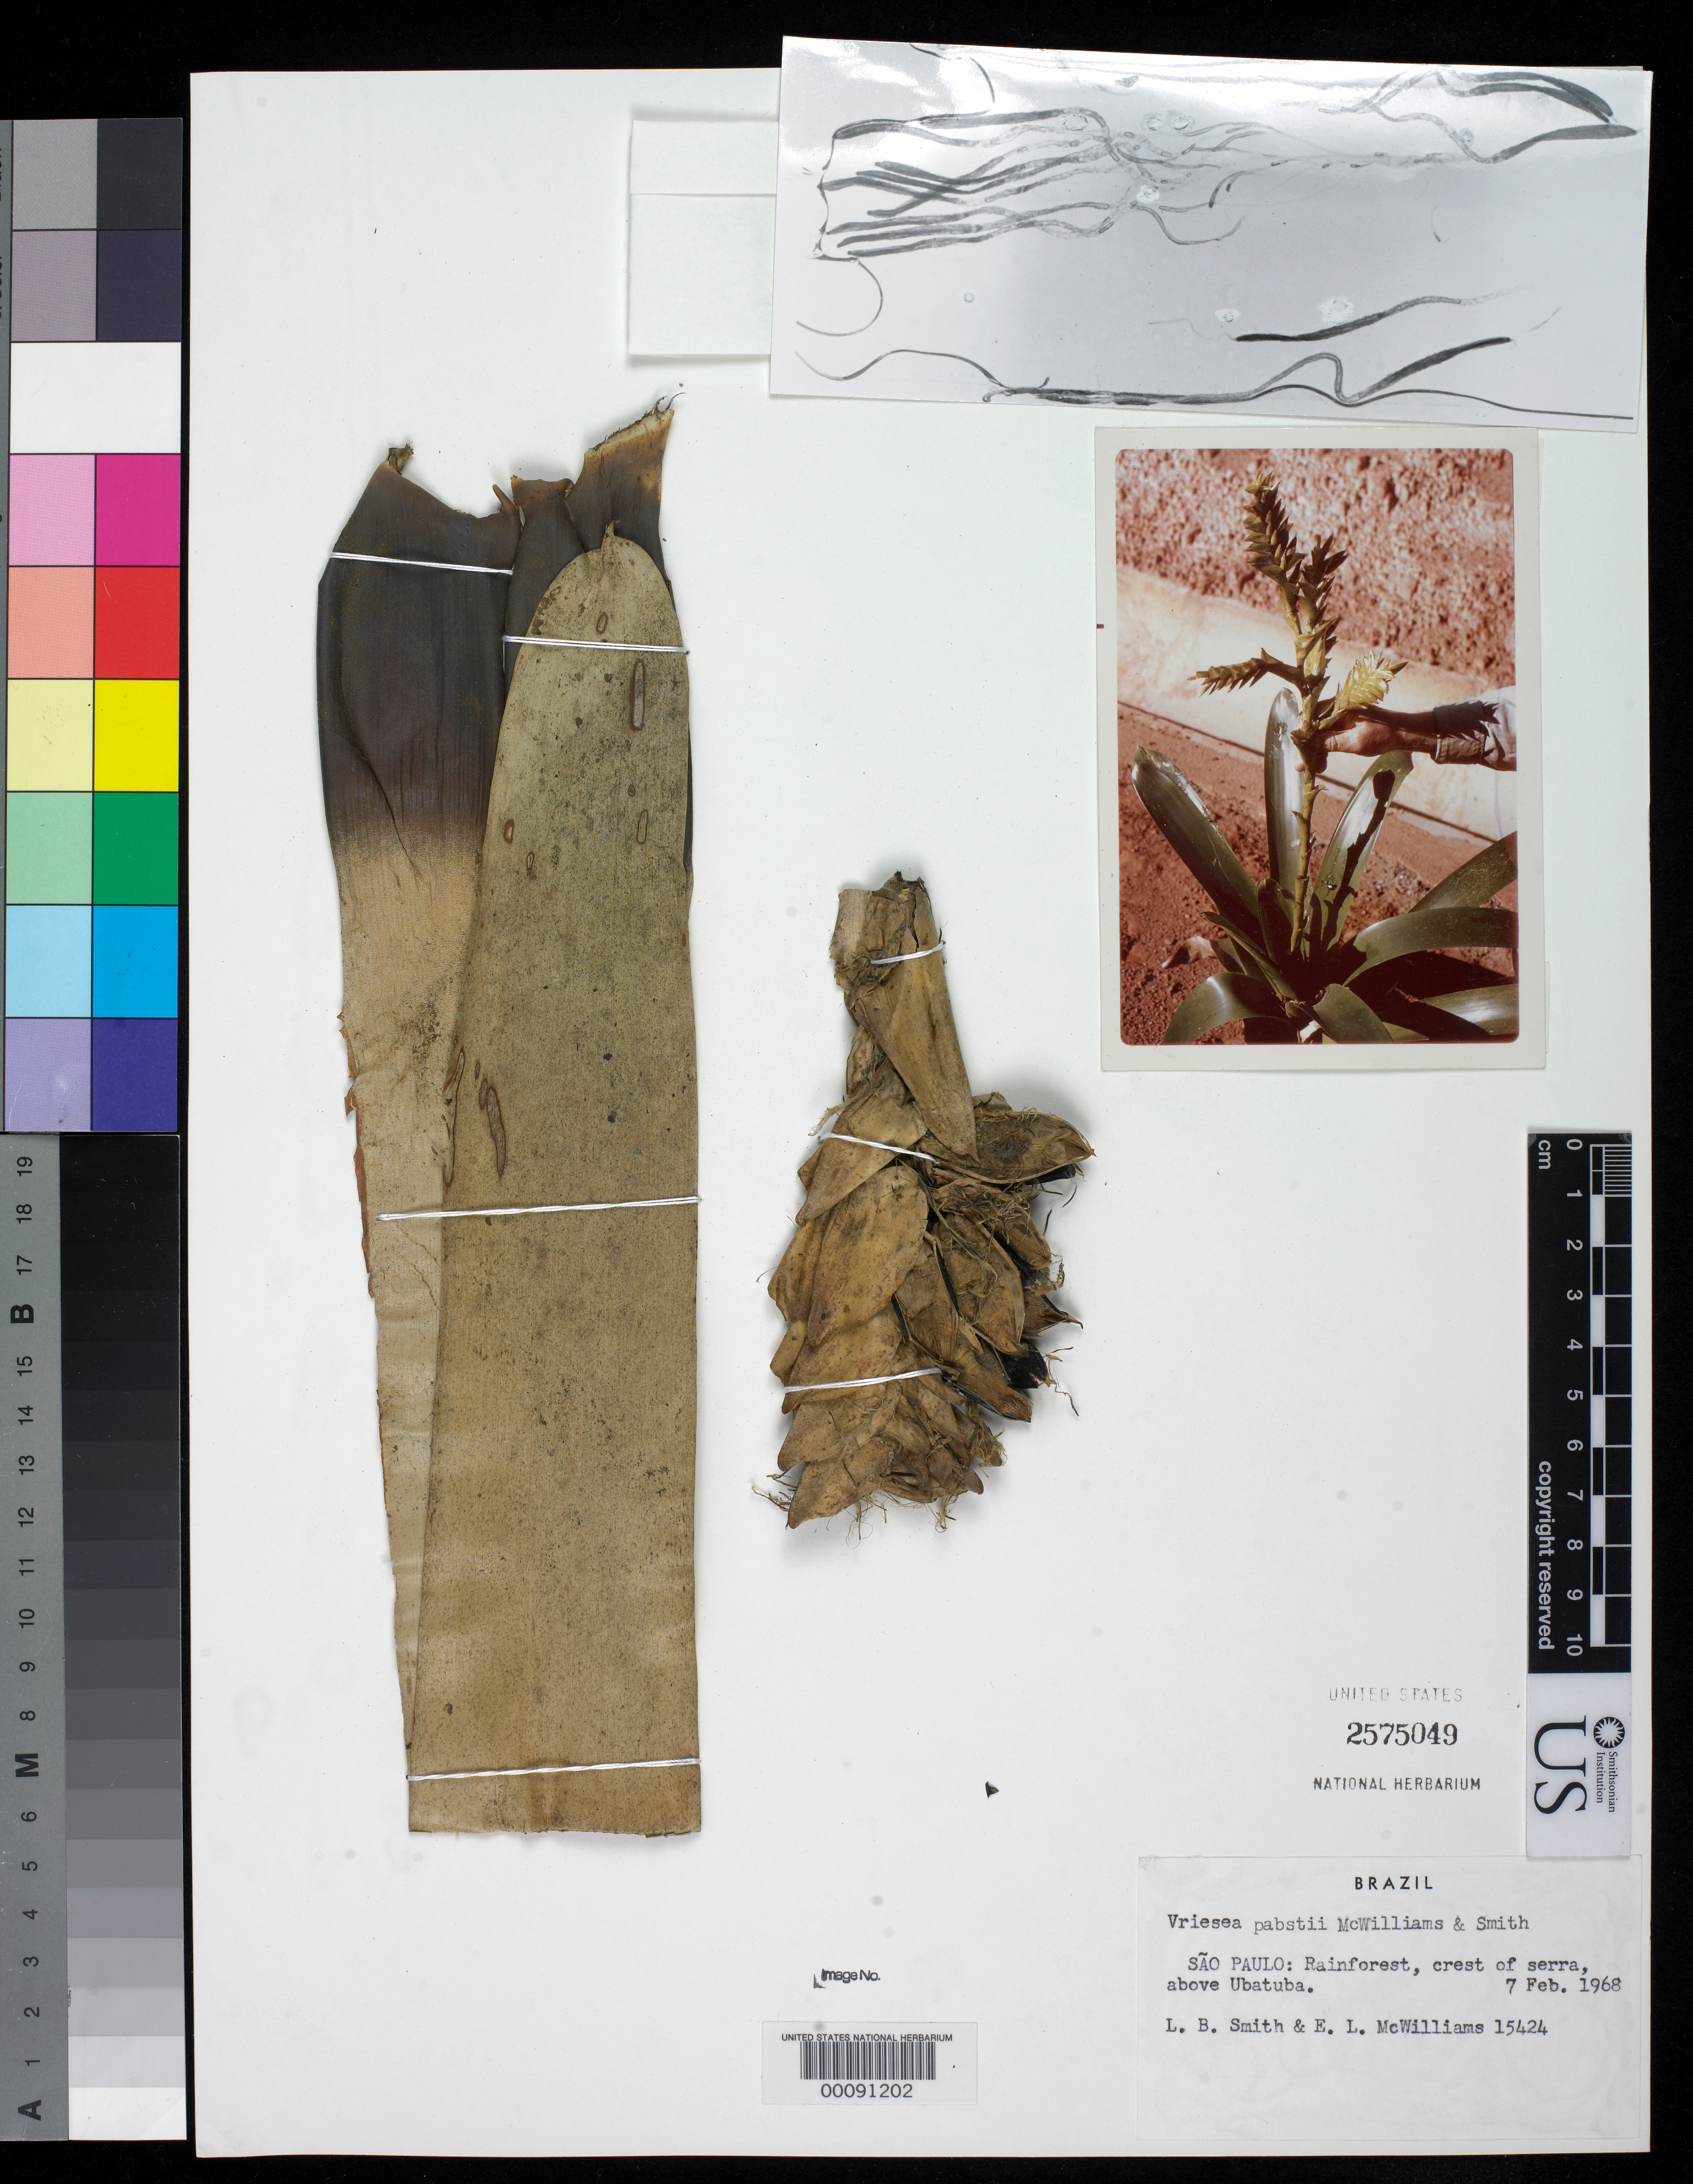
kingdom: Plantae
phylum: Tracheophyta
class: Liliopsida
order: Poales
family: Bromeliaceae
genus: Vriesea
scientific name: Vriesea pabstii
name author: McWill. & L.B. Sm.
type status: Isotype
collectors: L. Smith & E. L. McWilliams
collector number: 15424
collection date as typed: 07 Feb 1968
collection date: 1968-02-07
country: Brazil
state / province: São Paulo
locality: Serra above Ubatuba.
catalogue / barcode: US 2575049